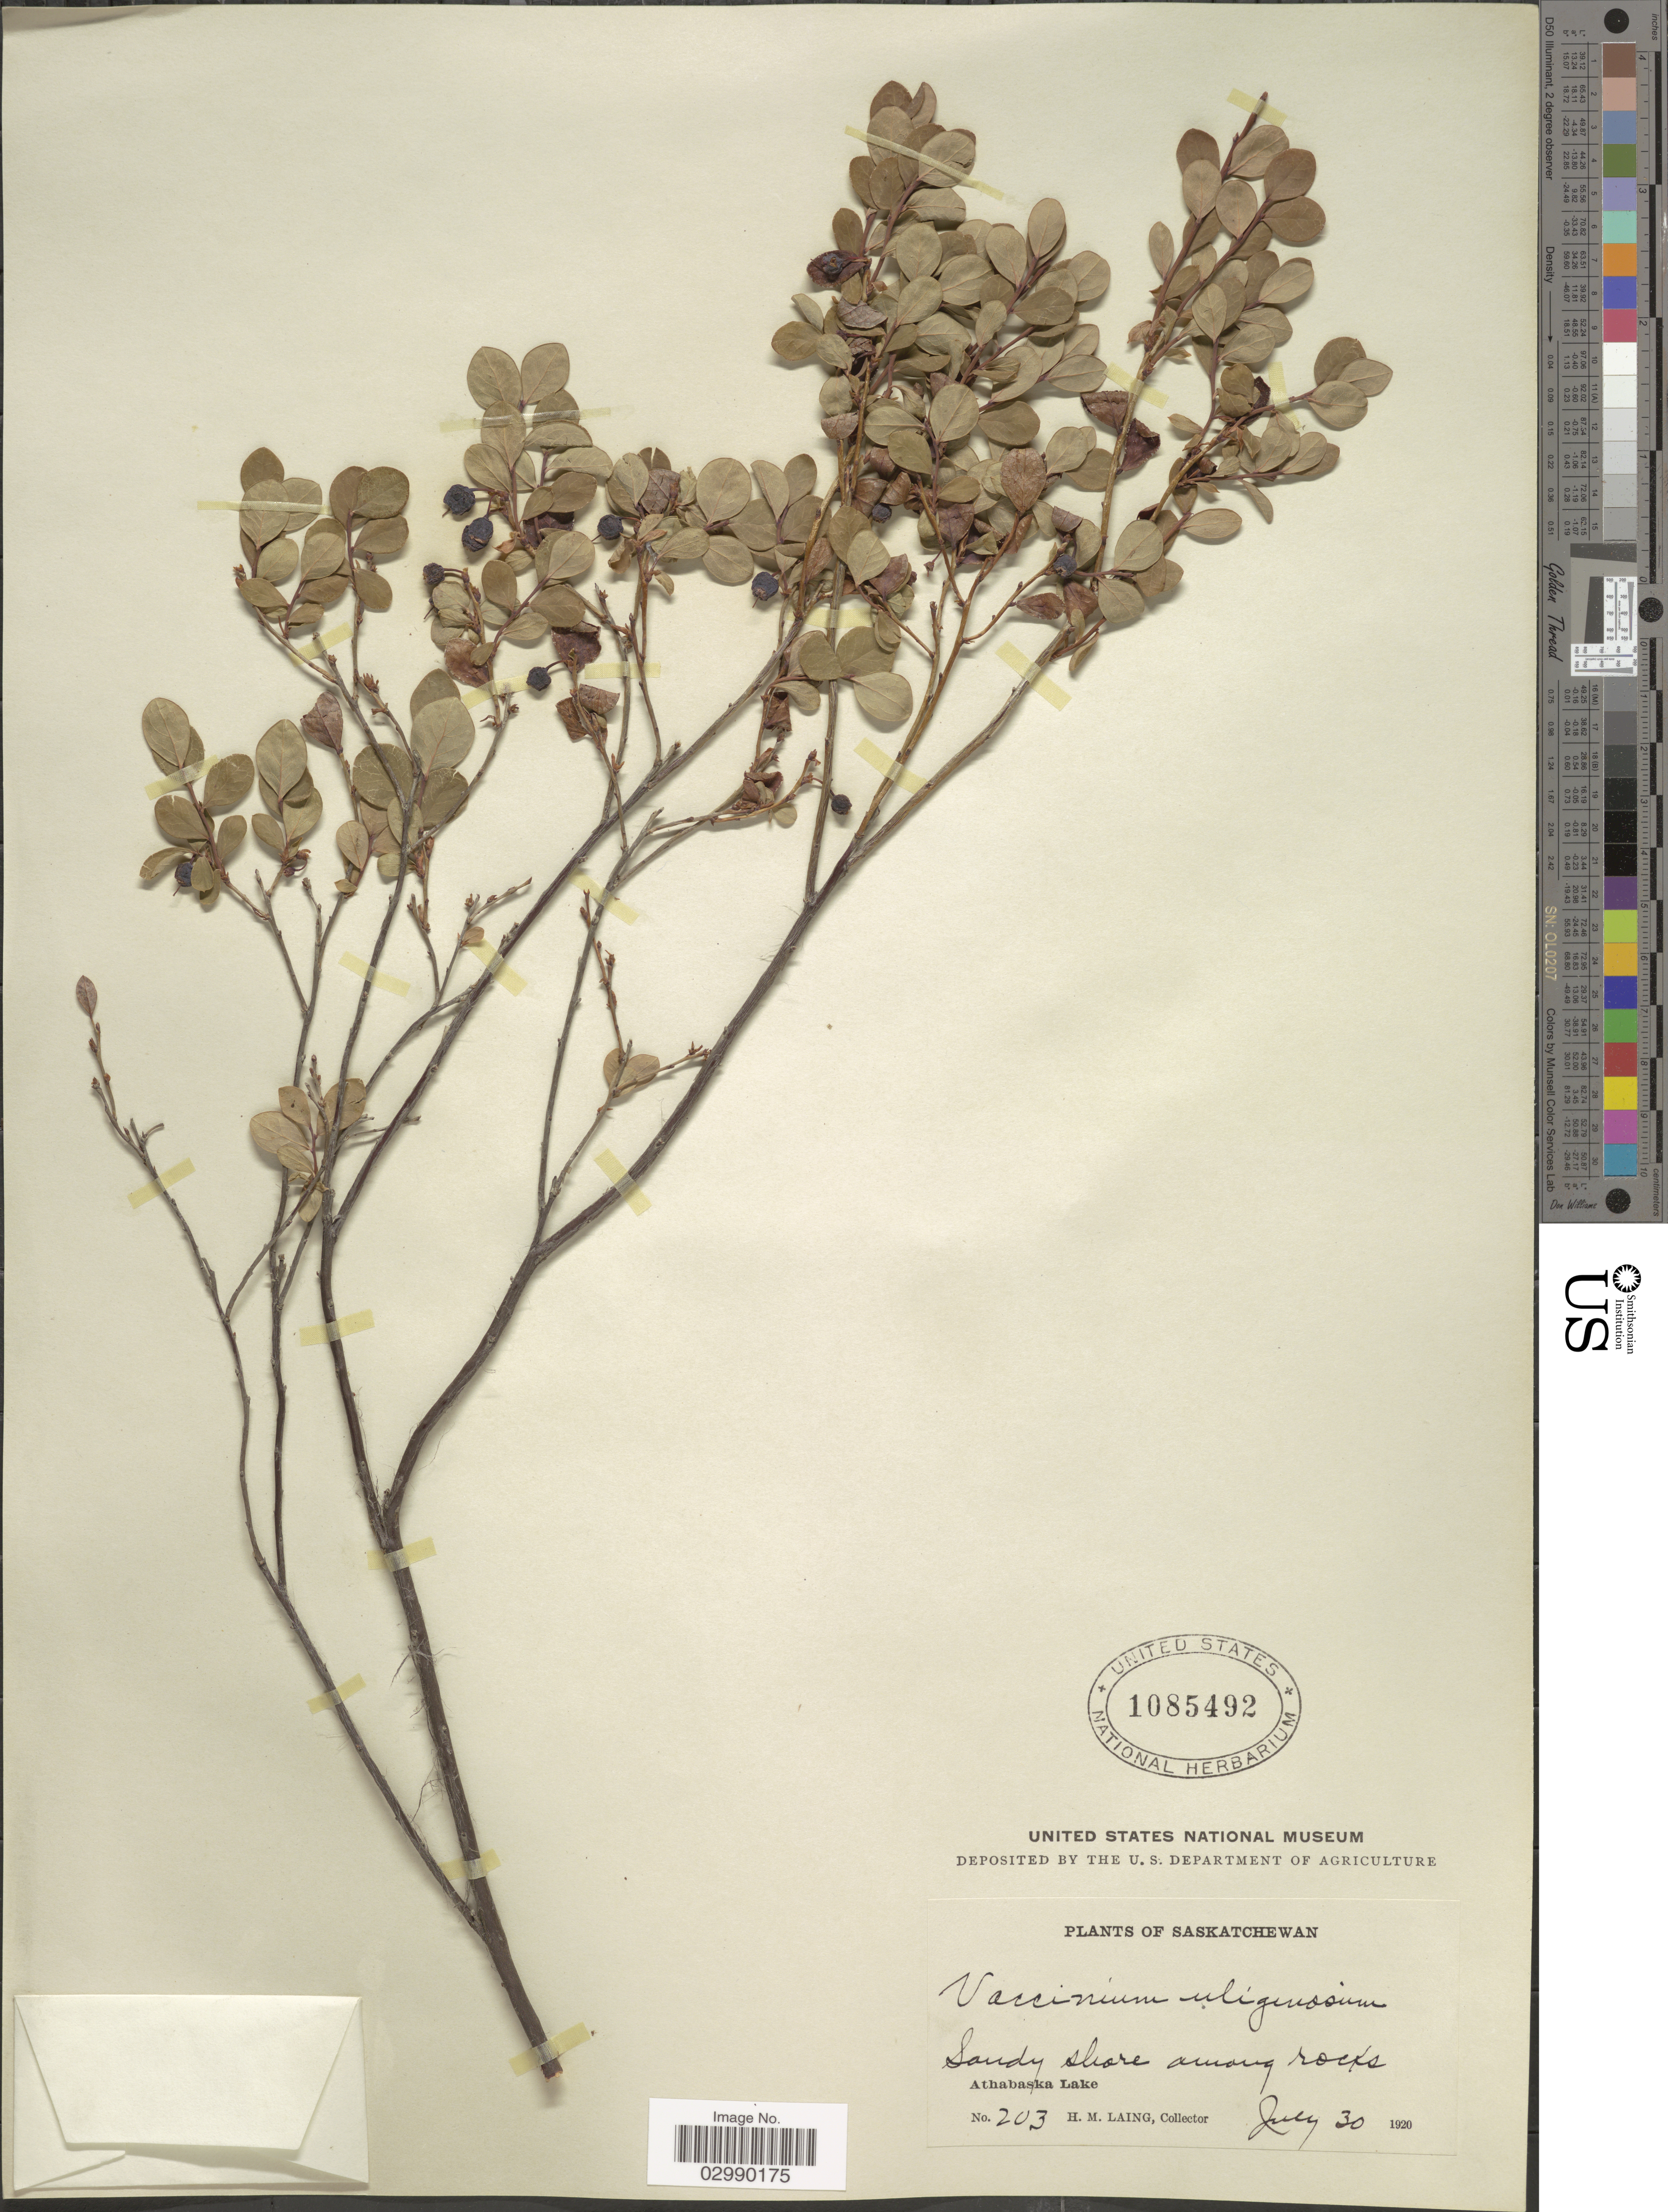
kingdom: Plantae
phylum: Tracheophyta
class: Magnoliopsida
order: Ericales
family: Ericaceae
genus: Vaccinium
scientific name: Vaccinium uliginosum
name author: L.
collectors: H. Laing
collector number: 203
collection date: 1920-07-30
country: Canada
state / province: Saskatchewan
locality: Sandy shore among rocks Athabaska Lake.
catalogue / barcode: US 1085492